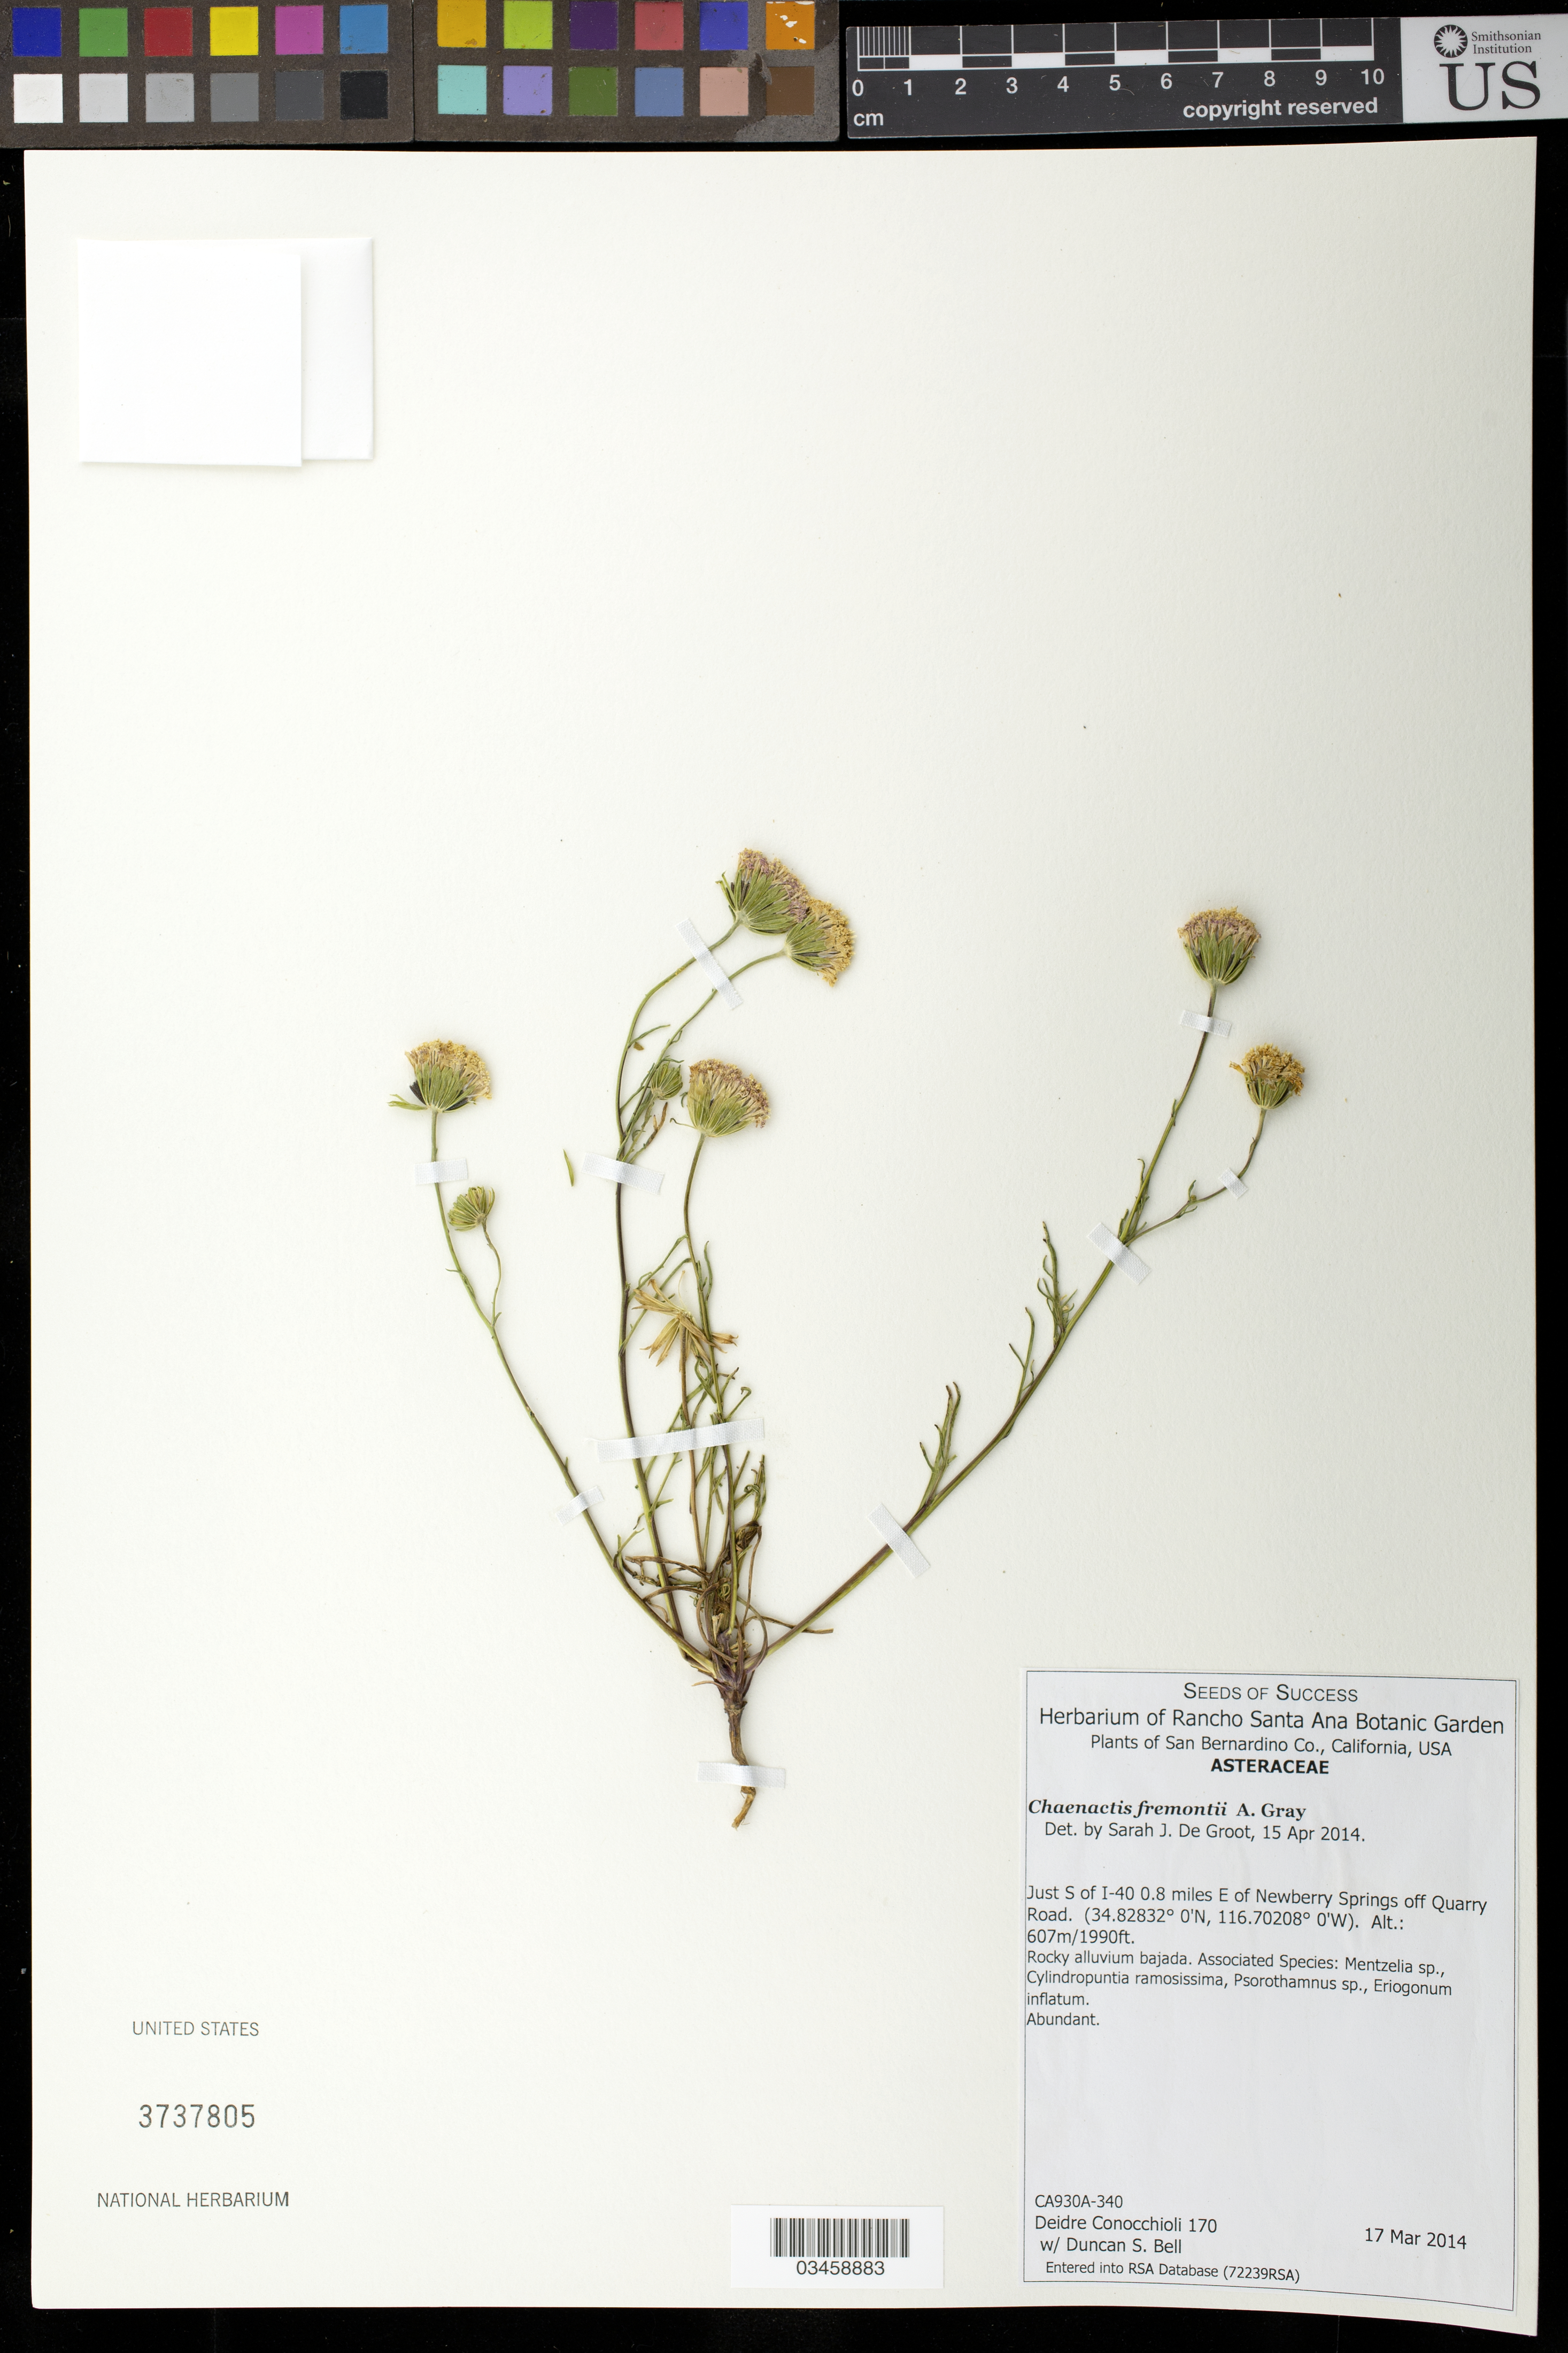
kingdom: Plantae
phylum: Tracheophyta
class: Magnoliopsida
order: Asterales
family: Asteraceae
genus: Chaenactis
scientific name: Chaenactis fremontii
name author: A. Gray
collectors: D. Conocchioli & D. S. Bell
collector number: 340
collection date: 2014-03-17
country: United States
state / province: California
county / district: San Bernardino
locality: S of I-40 0.8 mi. E of Newberry Springs off Quarry Road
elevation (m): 607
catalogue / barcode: US 3737805